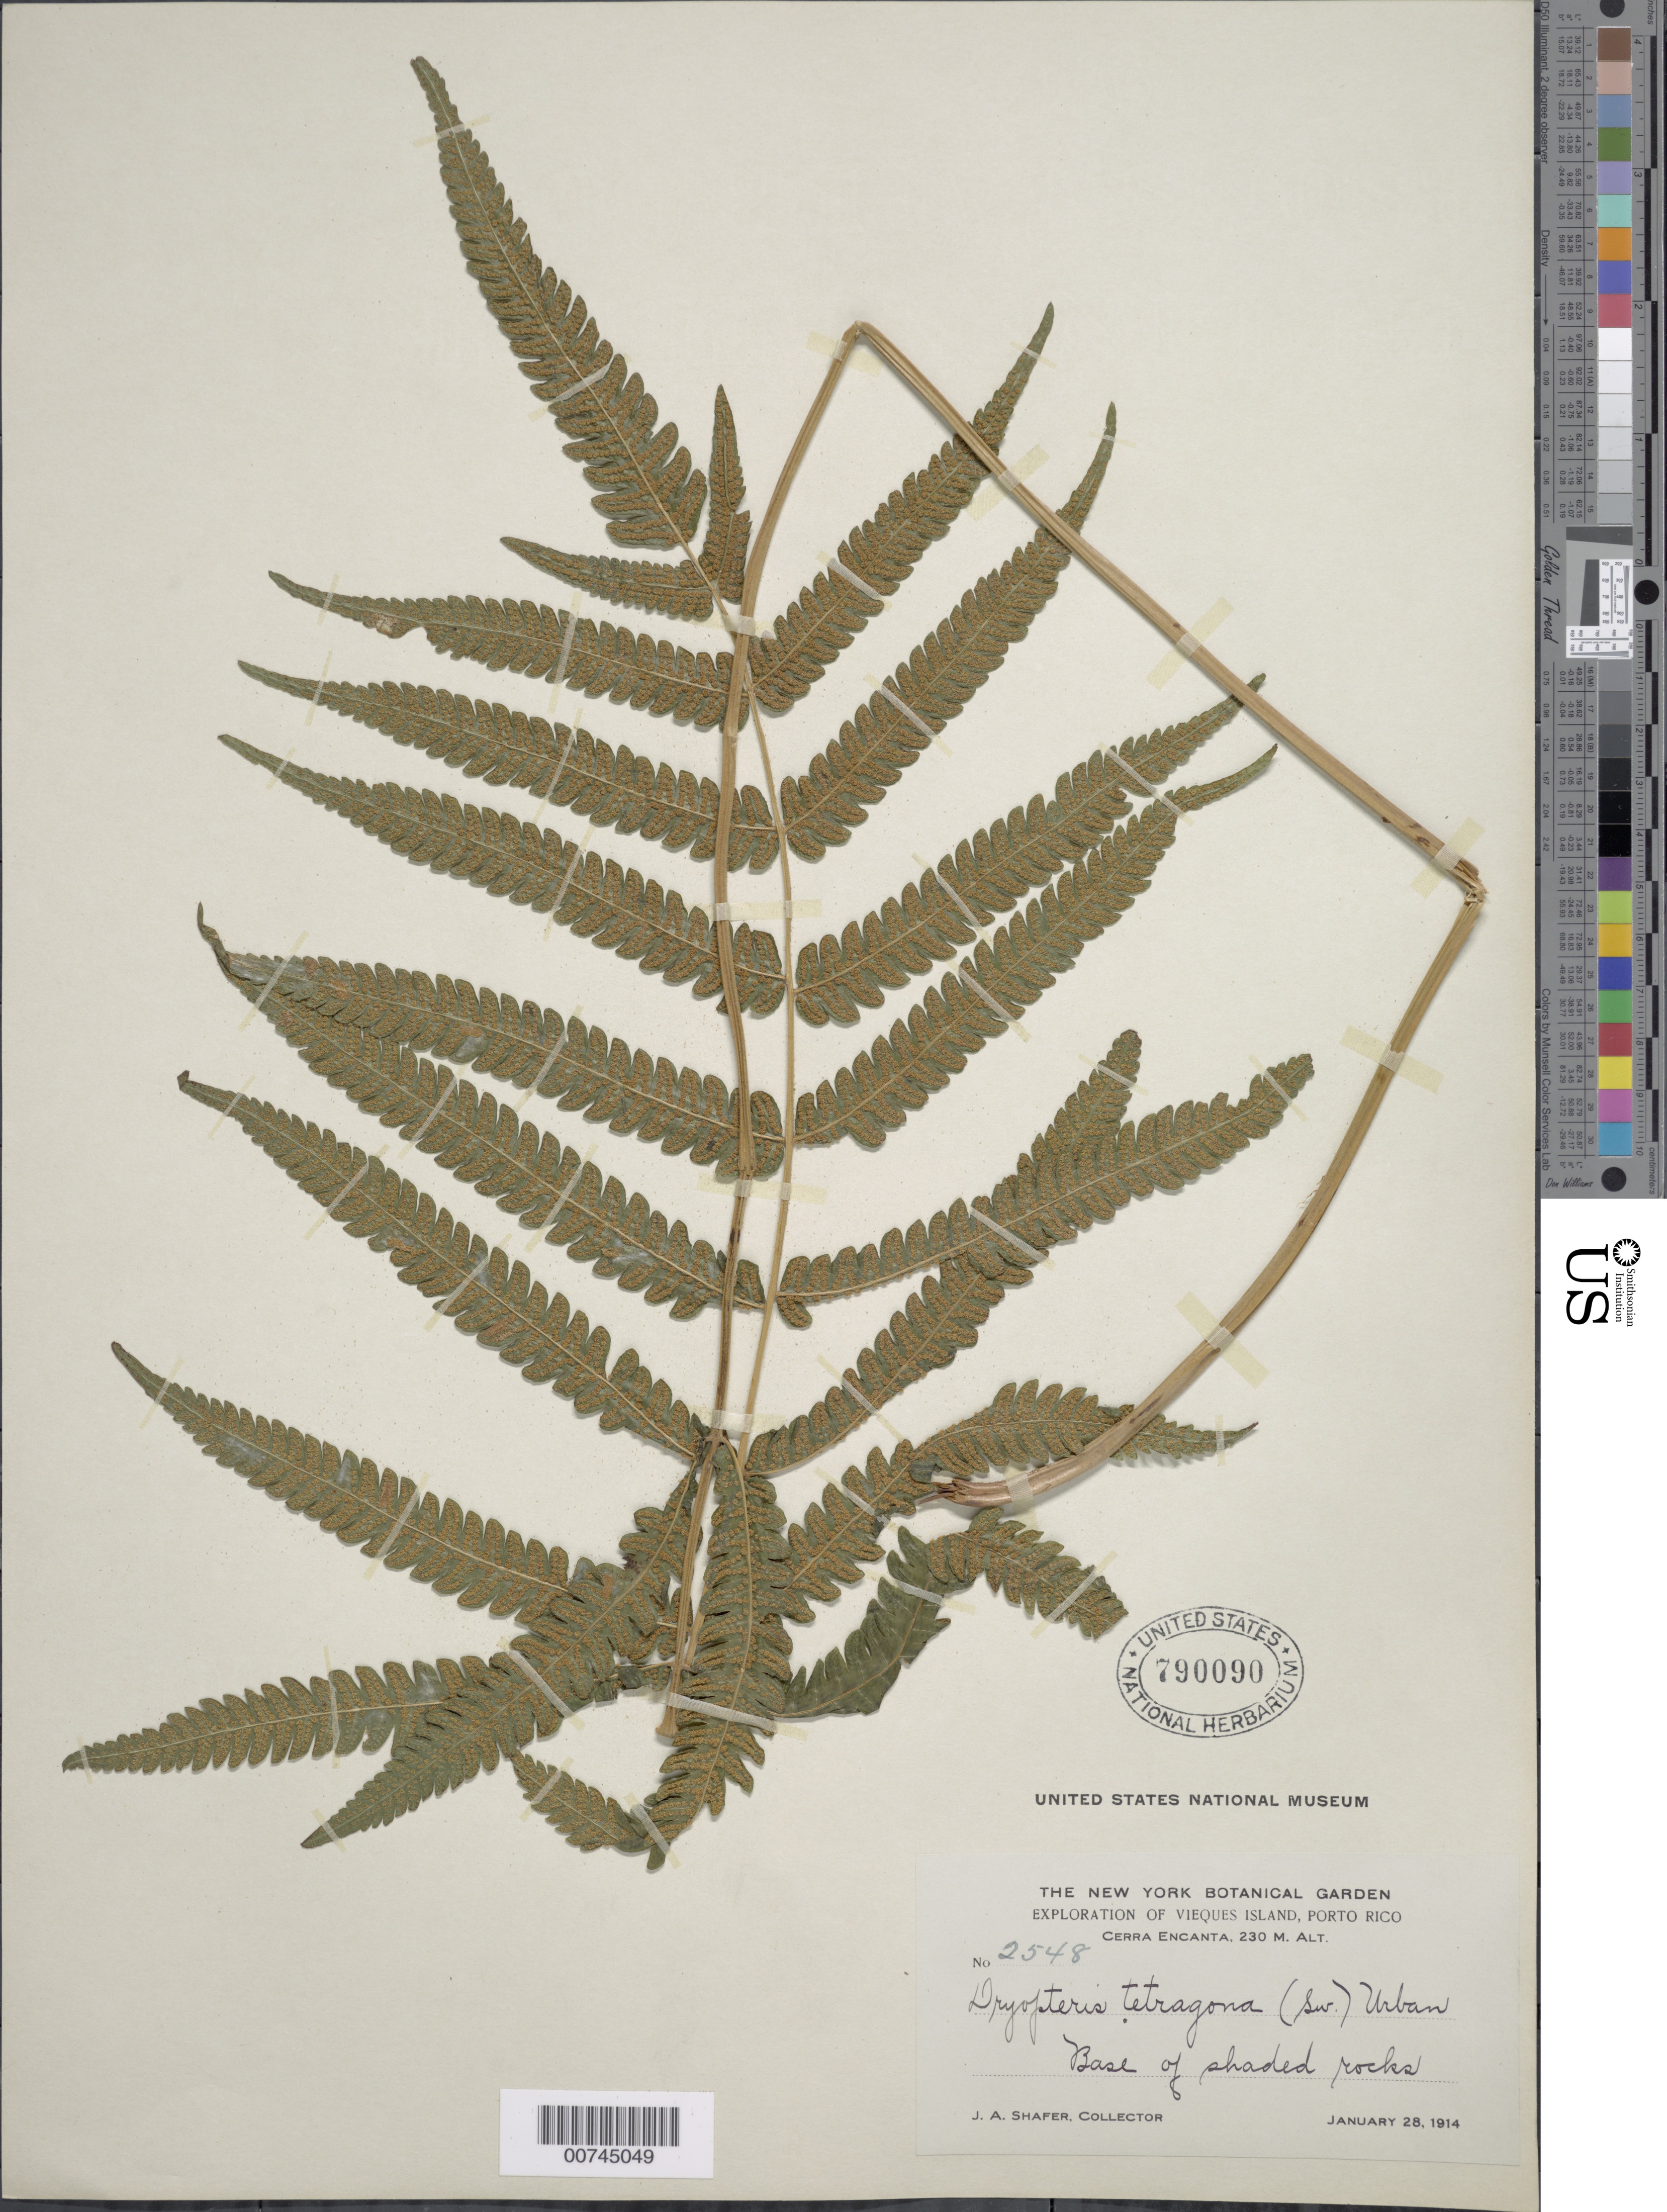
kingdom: Plantae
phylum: Tracheophyta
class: Polypodiopsida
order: Polypodiales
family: Thelypteridaceae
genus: Goniopteris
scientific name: Goniopteris tetragona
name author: (C. Presl) Sw.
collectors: J. A. Shafer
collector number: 2548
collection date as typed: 28 Jan 1914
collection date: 1914-01-28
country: Puerto Rico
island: Vieques I.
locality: Cerra Encanta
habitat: Base of shaded rocks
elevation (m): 230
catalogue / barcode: US 790090